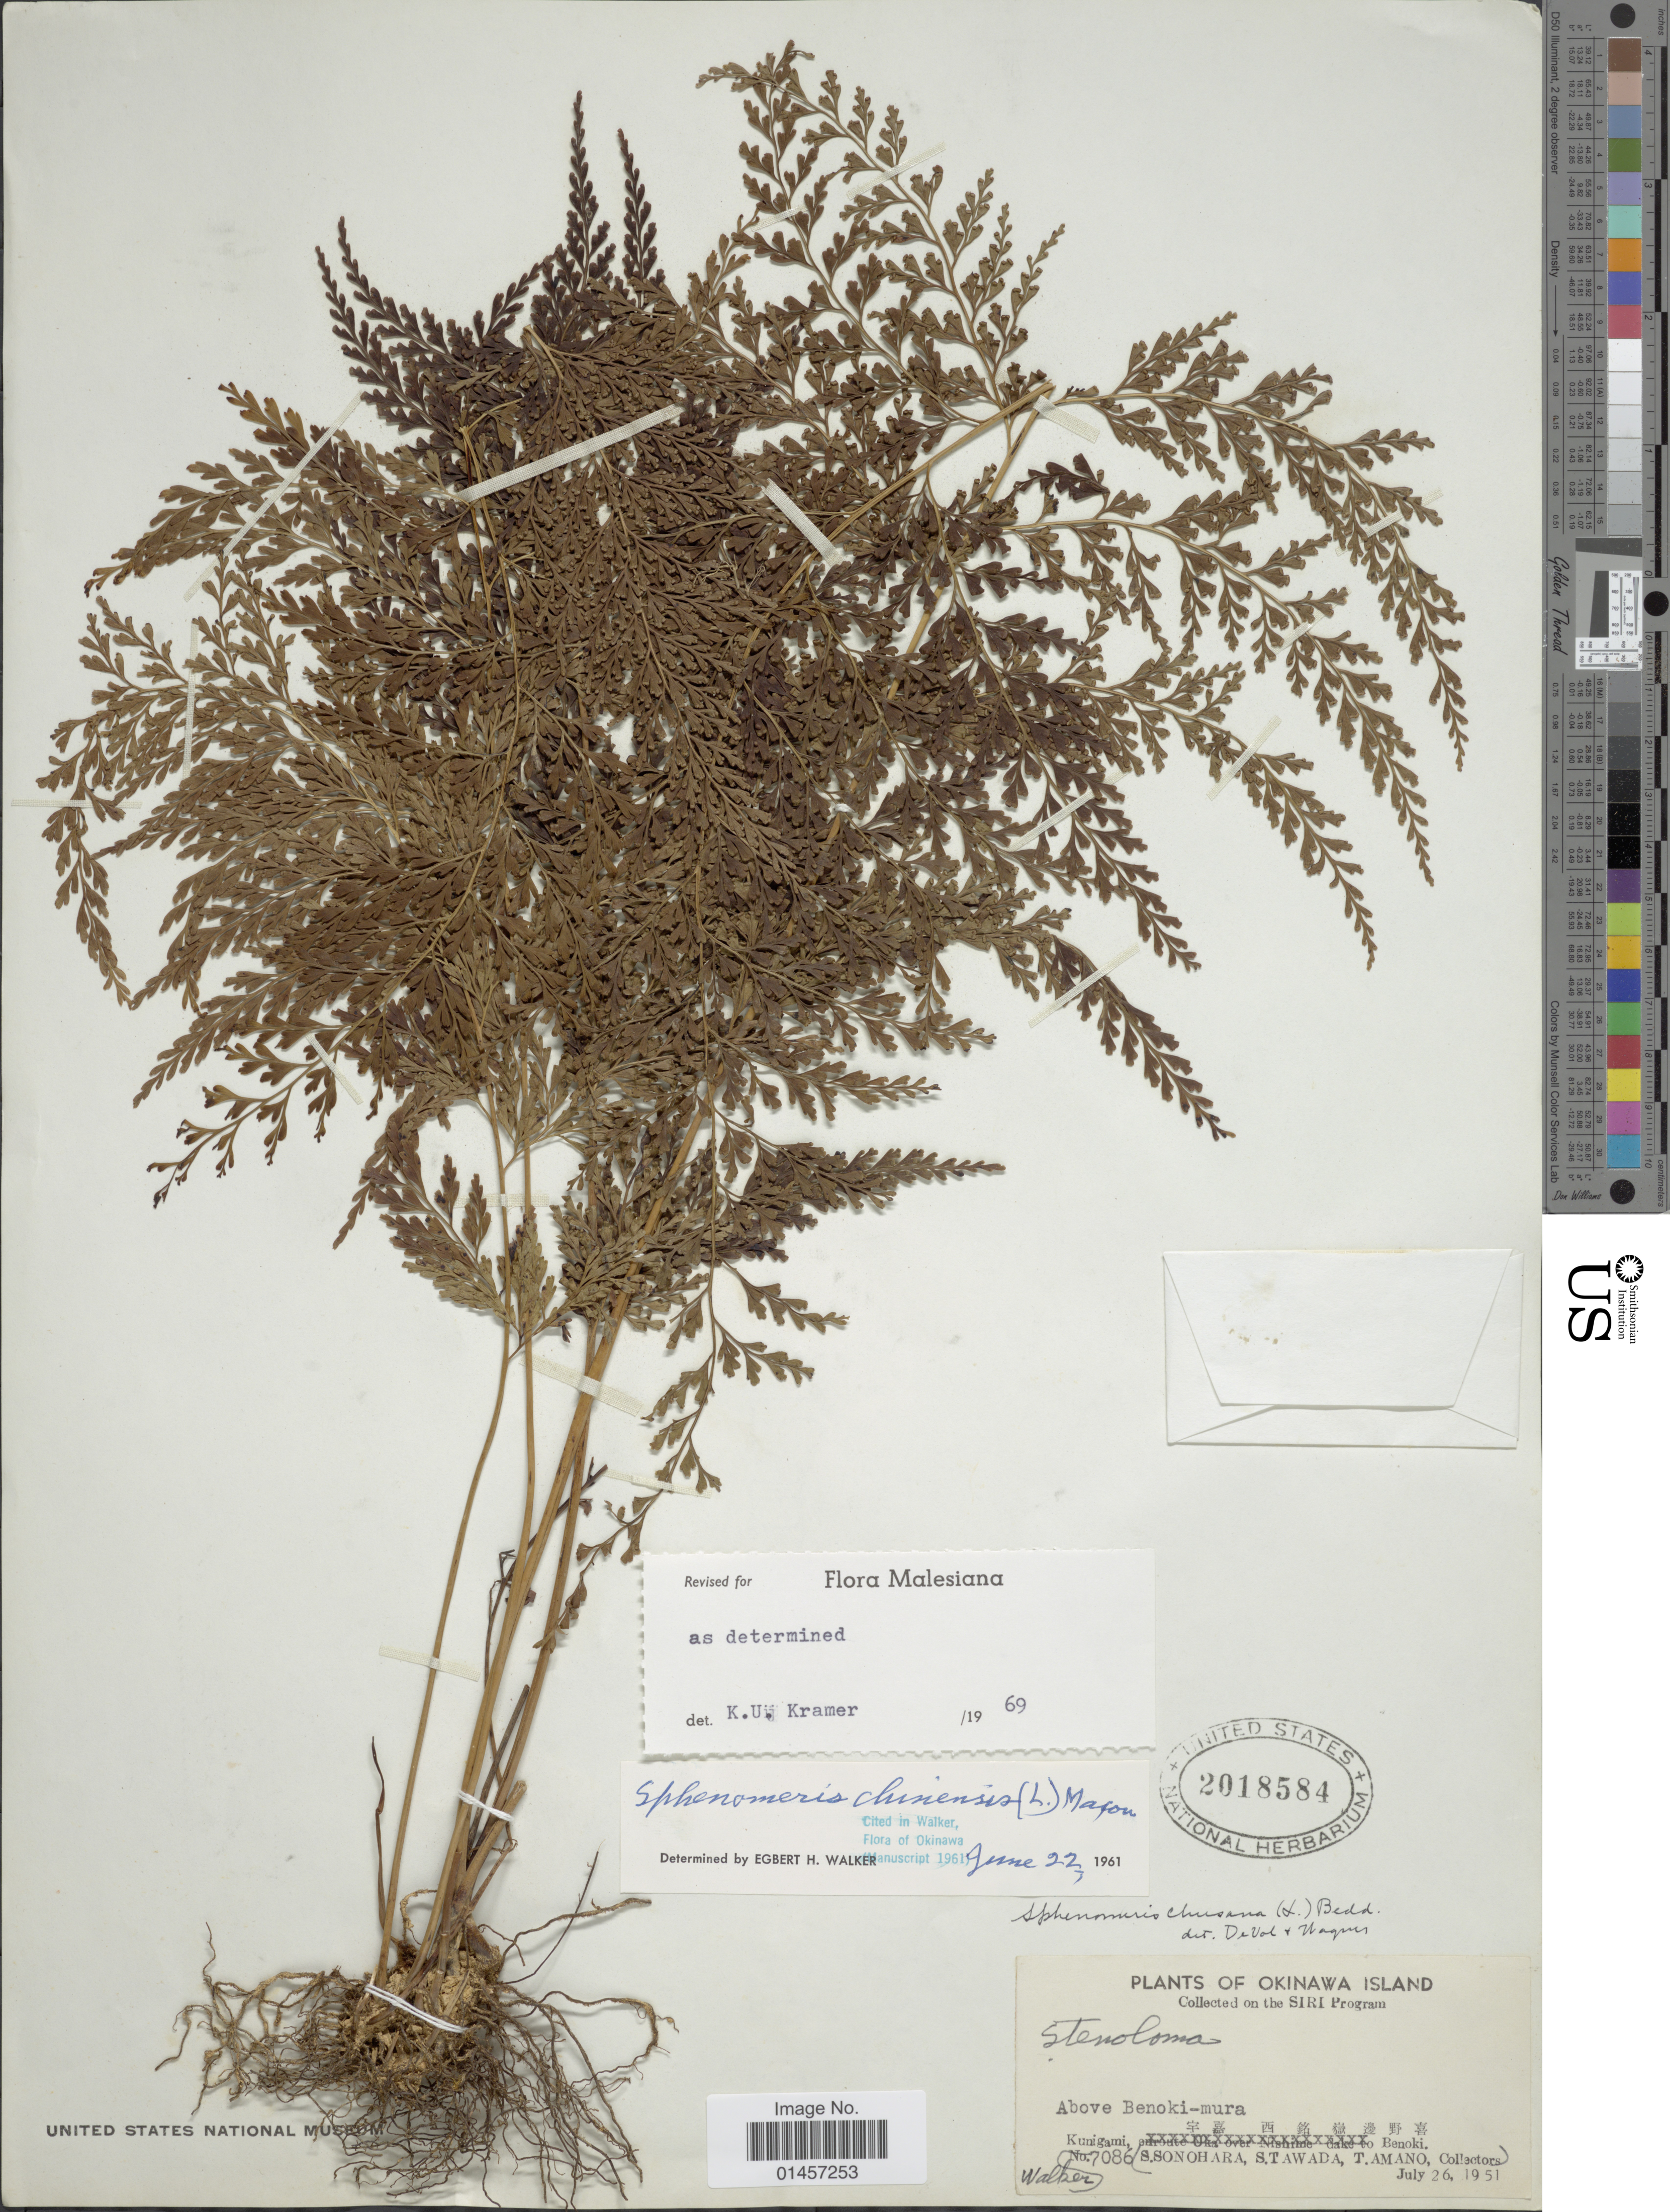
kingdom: Plantae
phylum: Tracheophyta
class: Polypodiopsida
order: Polypodiales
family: Lindsaeaceae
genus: Sphenomeris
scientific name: Sphenomeris chinensis var. chinensis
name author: (L.) Maxon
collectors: S. Sonohara, S. Tawada, T. Amano & -. Walker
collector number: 7086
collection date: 1951-07-26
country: Japan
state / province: Okinawa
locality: Okinawa Island, Above Benoki-mura, Kunigami, Benoki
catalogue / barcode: US 2018584